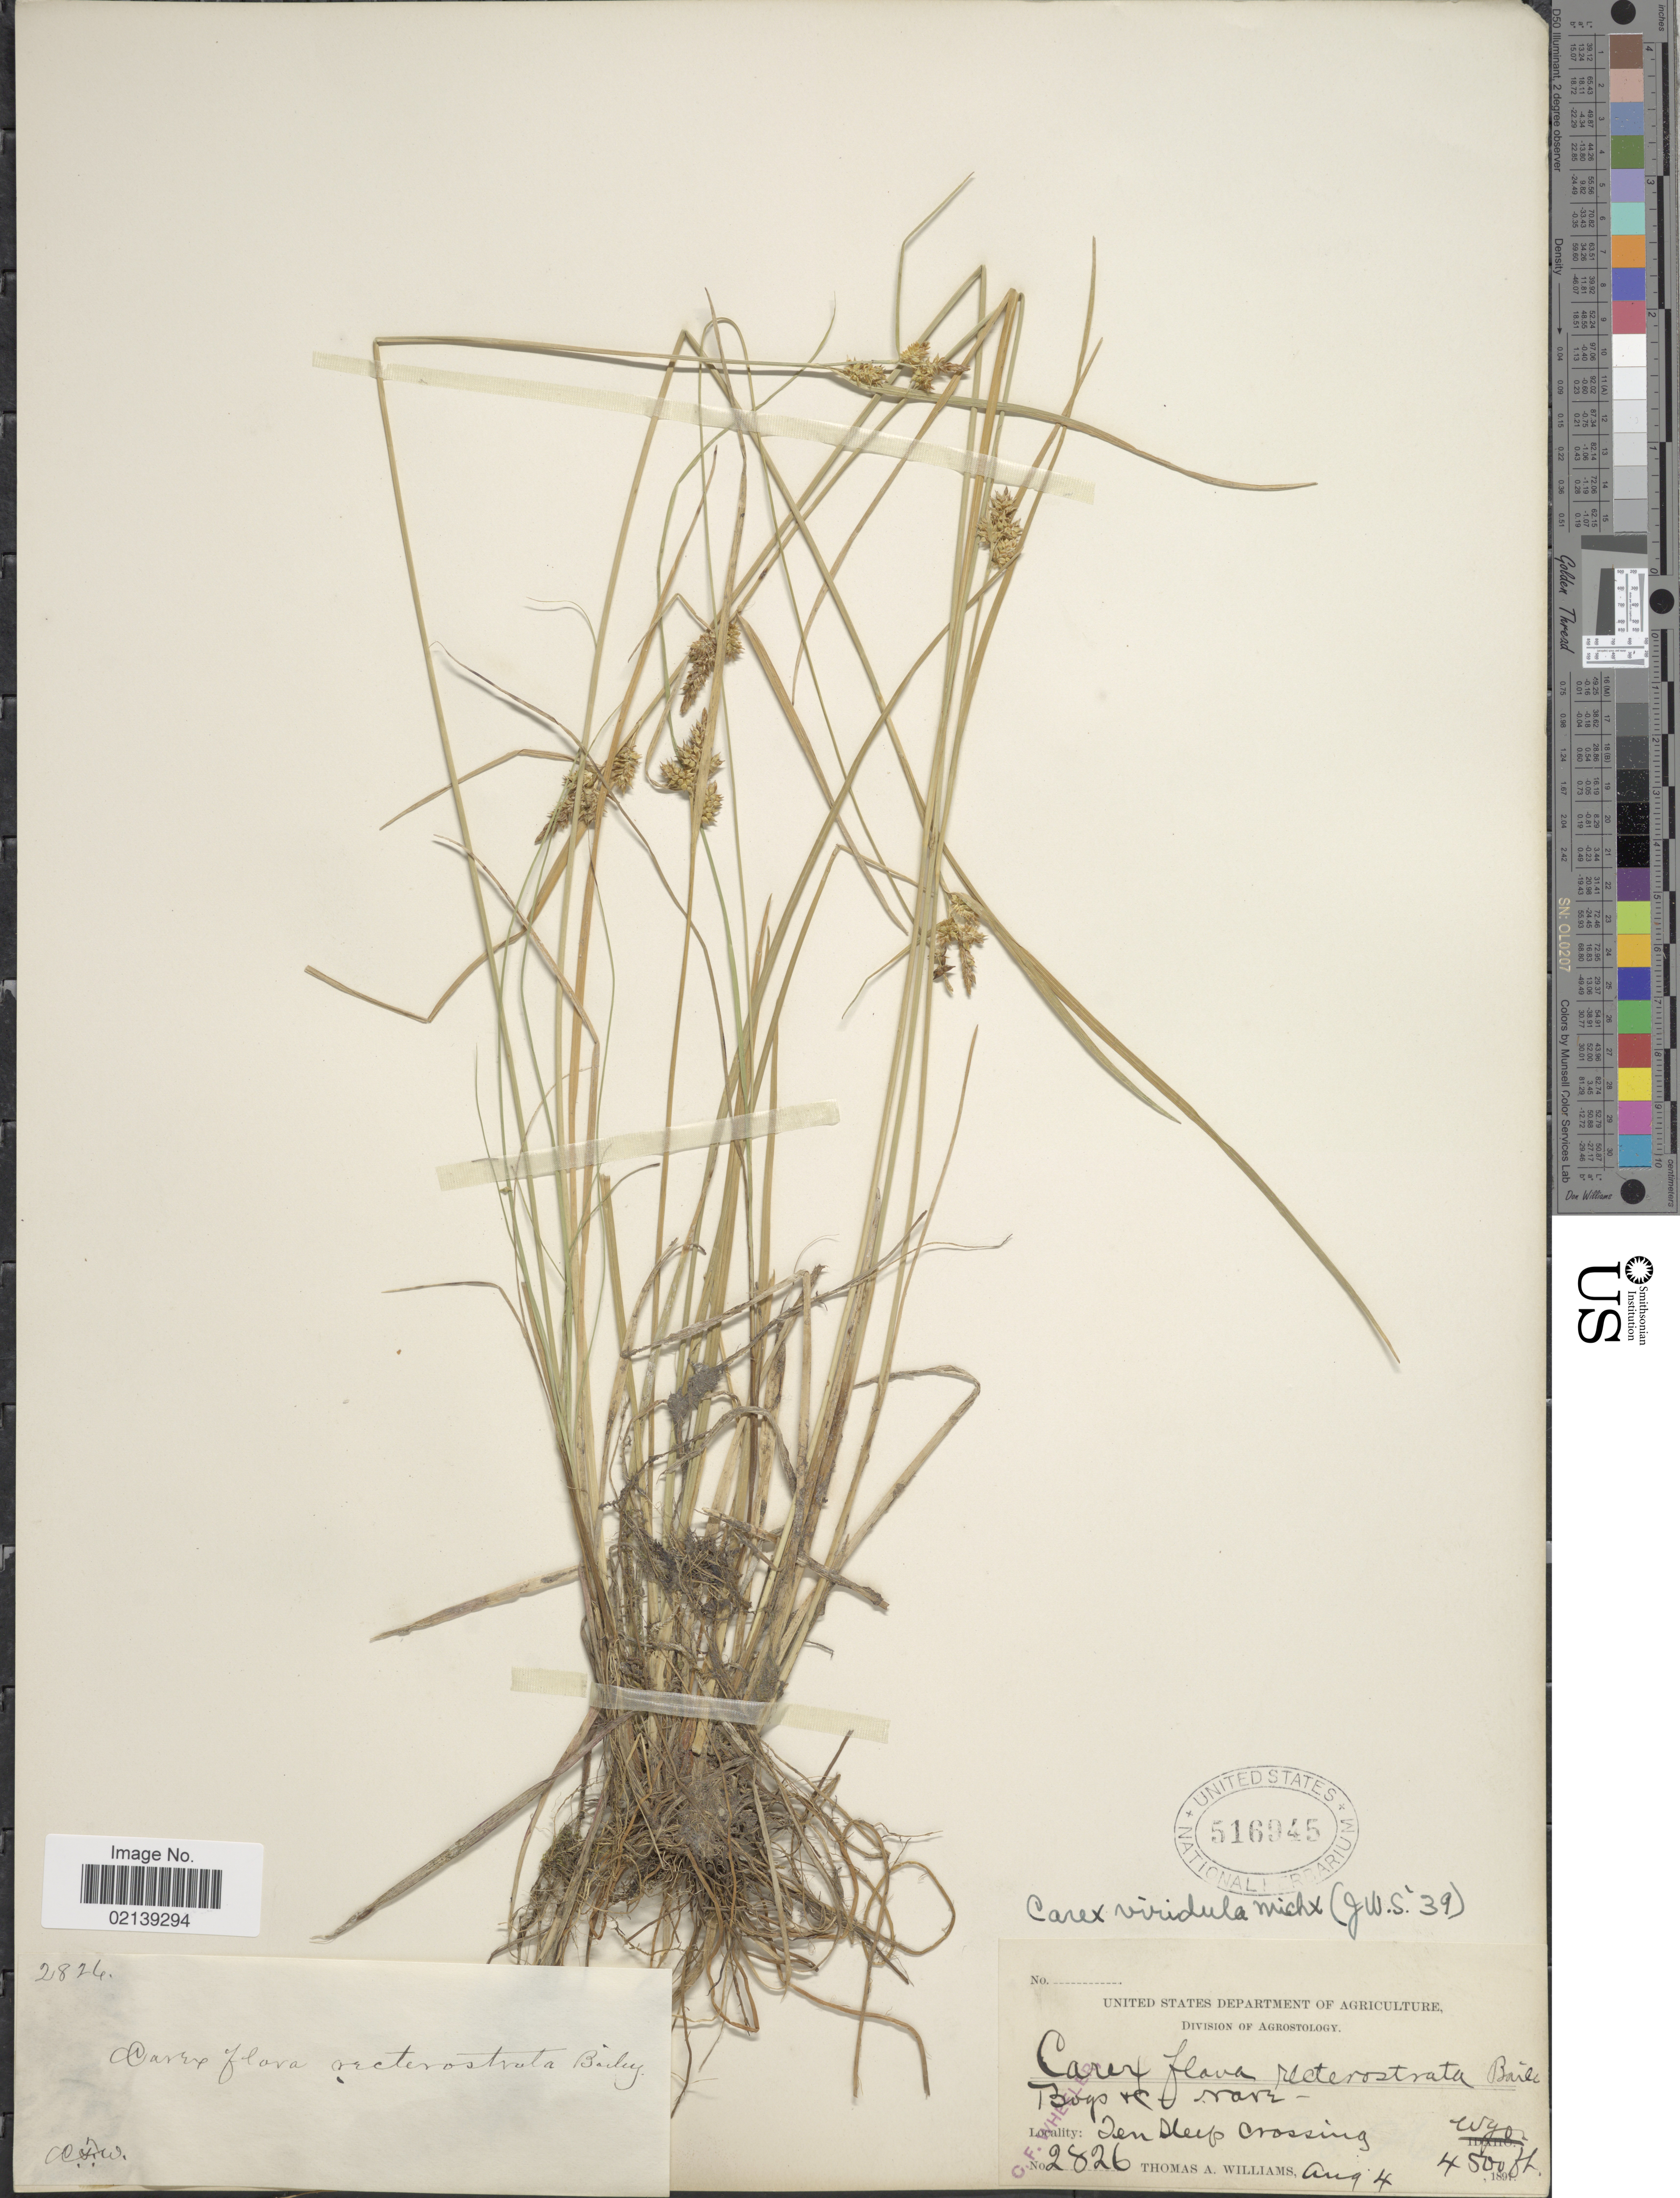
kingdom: Plantae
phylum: Tracheophyta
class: Liliopsida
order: Poales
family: Cyperaceae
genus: Carex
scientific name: Carex oederi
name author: Retz.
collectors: T. A. Williams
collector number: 2826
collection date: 1897-08-04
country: United States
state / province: Wyoming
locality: Ten Sleep Crossing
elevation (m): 1372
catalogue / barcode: US 516945